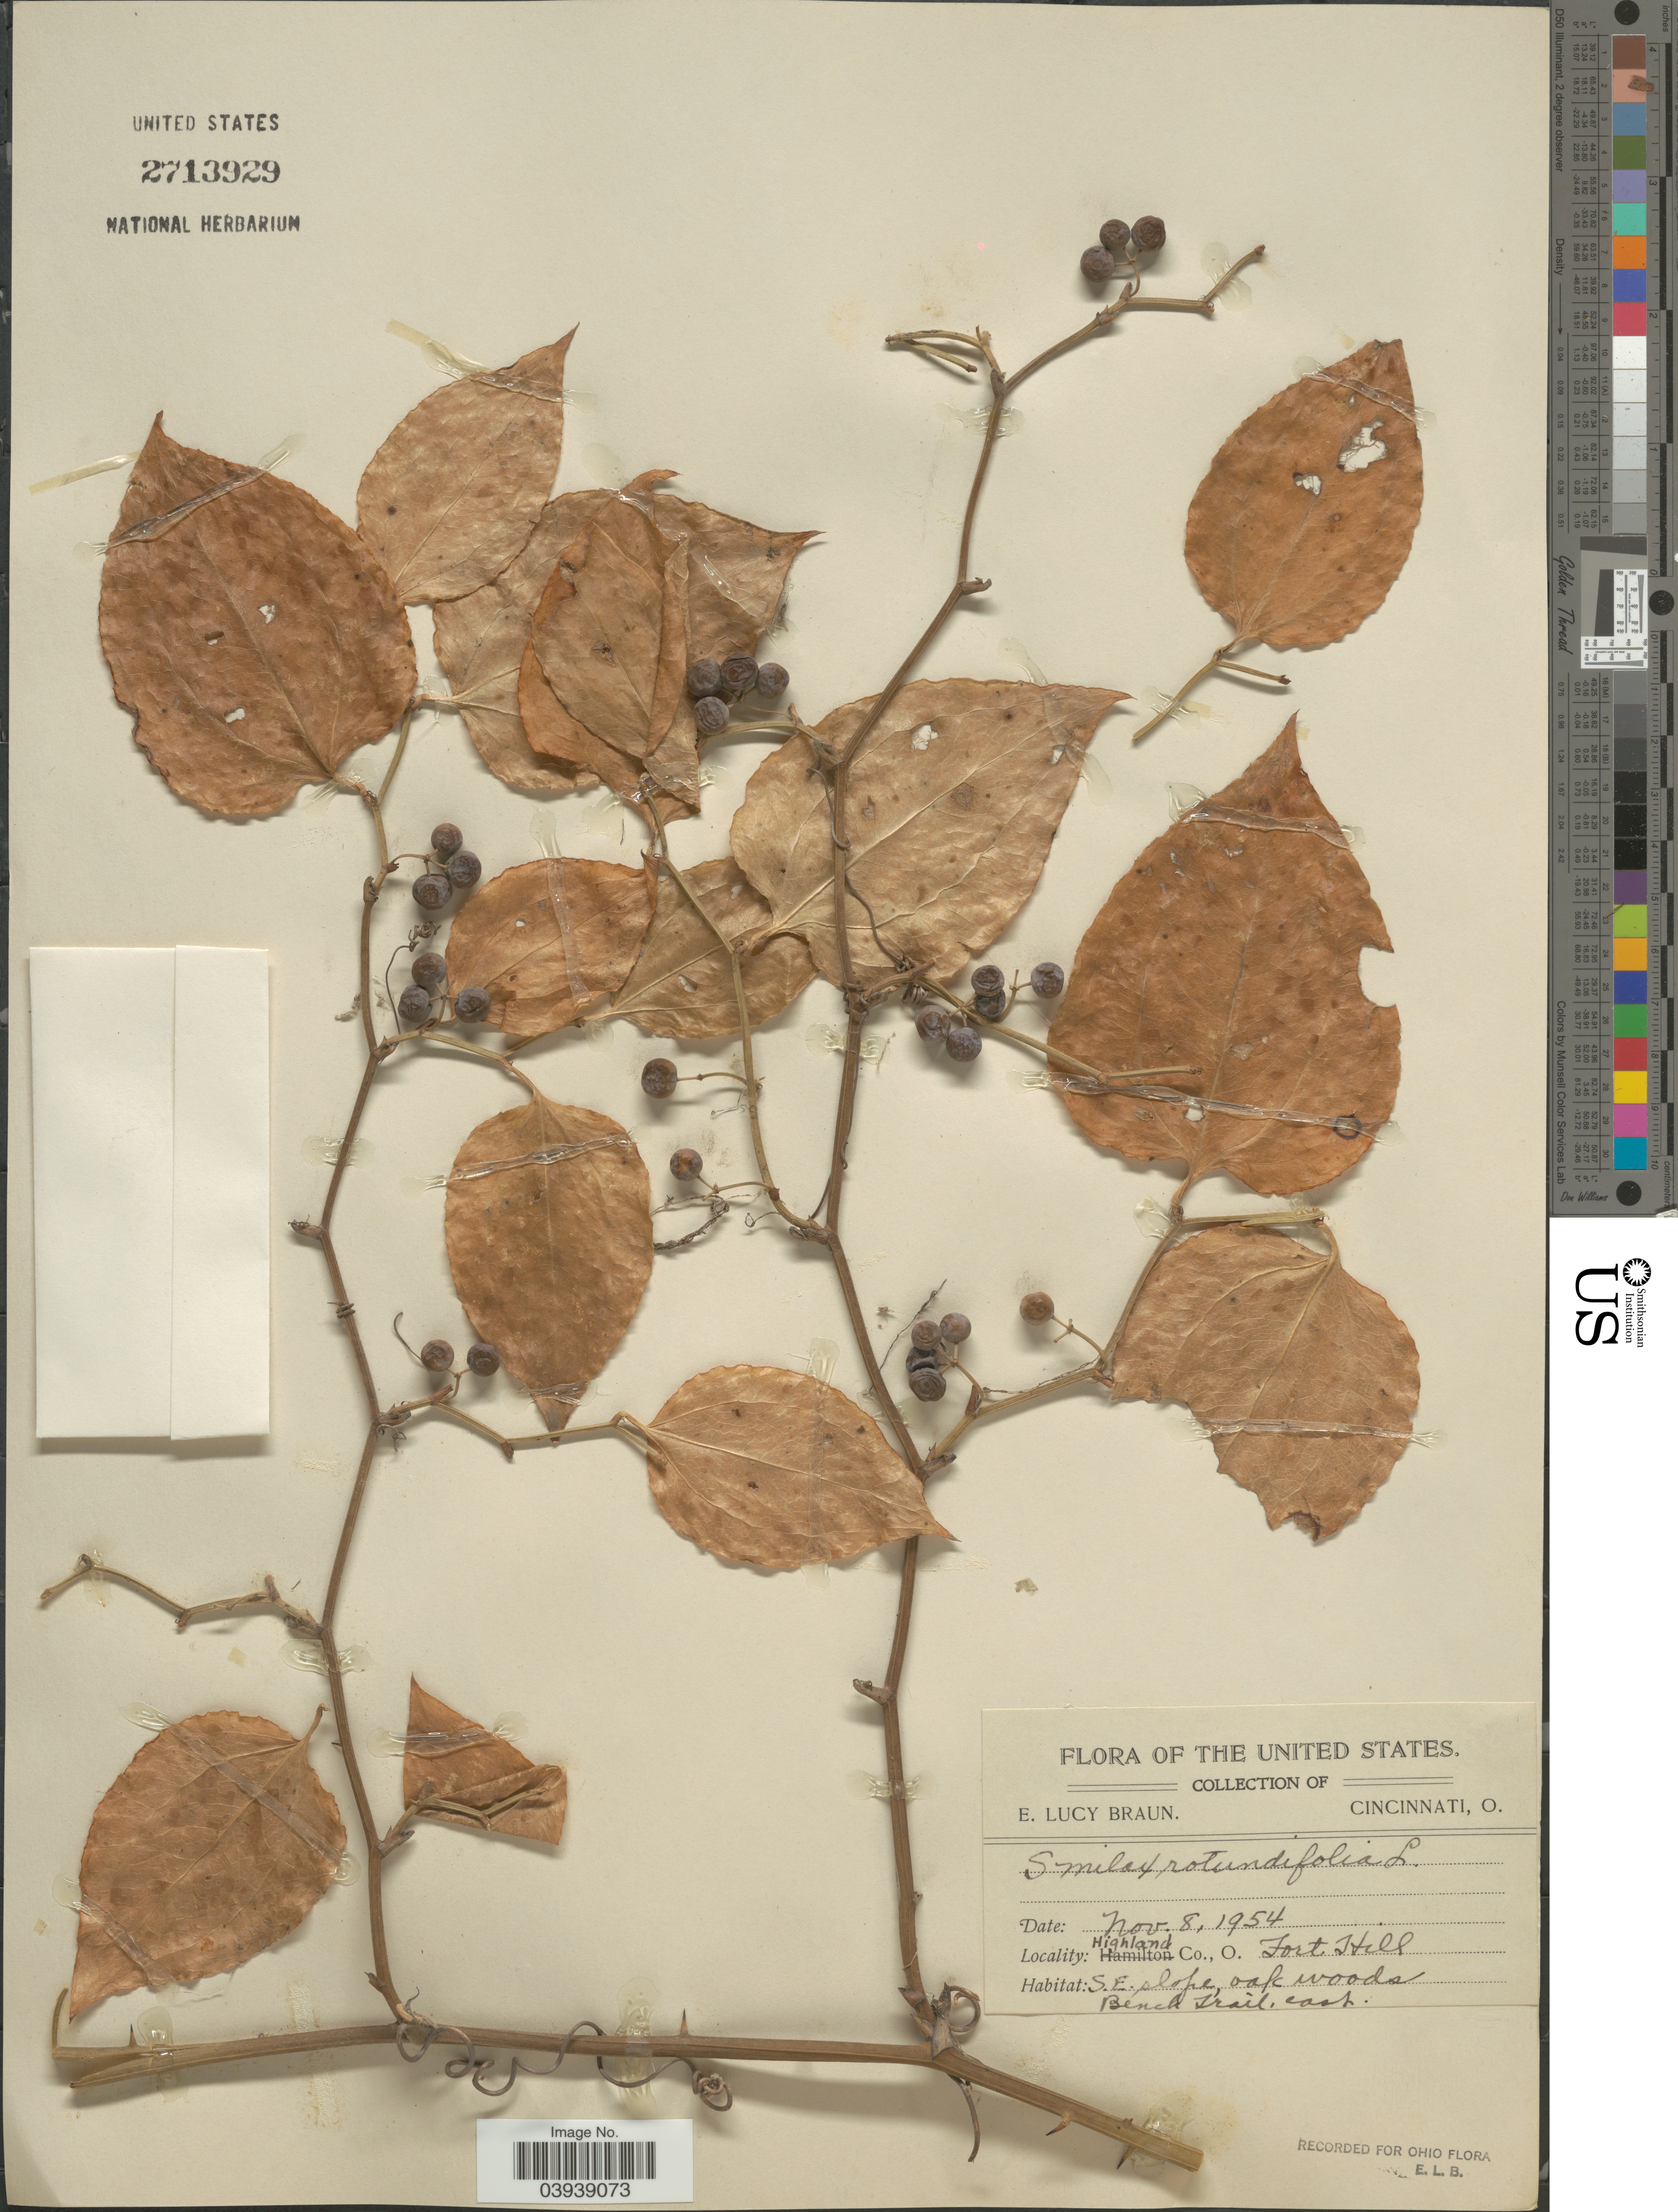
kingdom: Plantae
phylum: Tracheophyta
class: Liliopsida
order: Liliales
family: Smilacaceae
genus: Smilax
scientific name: Smilax rotundifolia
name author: L.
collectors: E. L. Braun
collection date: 1954-11-08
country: United States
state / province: Ohio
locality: Highland Co., Fort Hill. S.E. slope oak woods Bench Trail, east.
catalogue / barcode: US 2713929